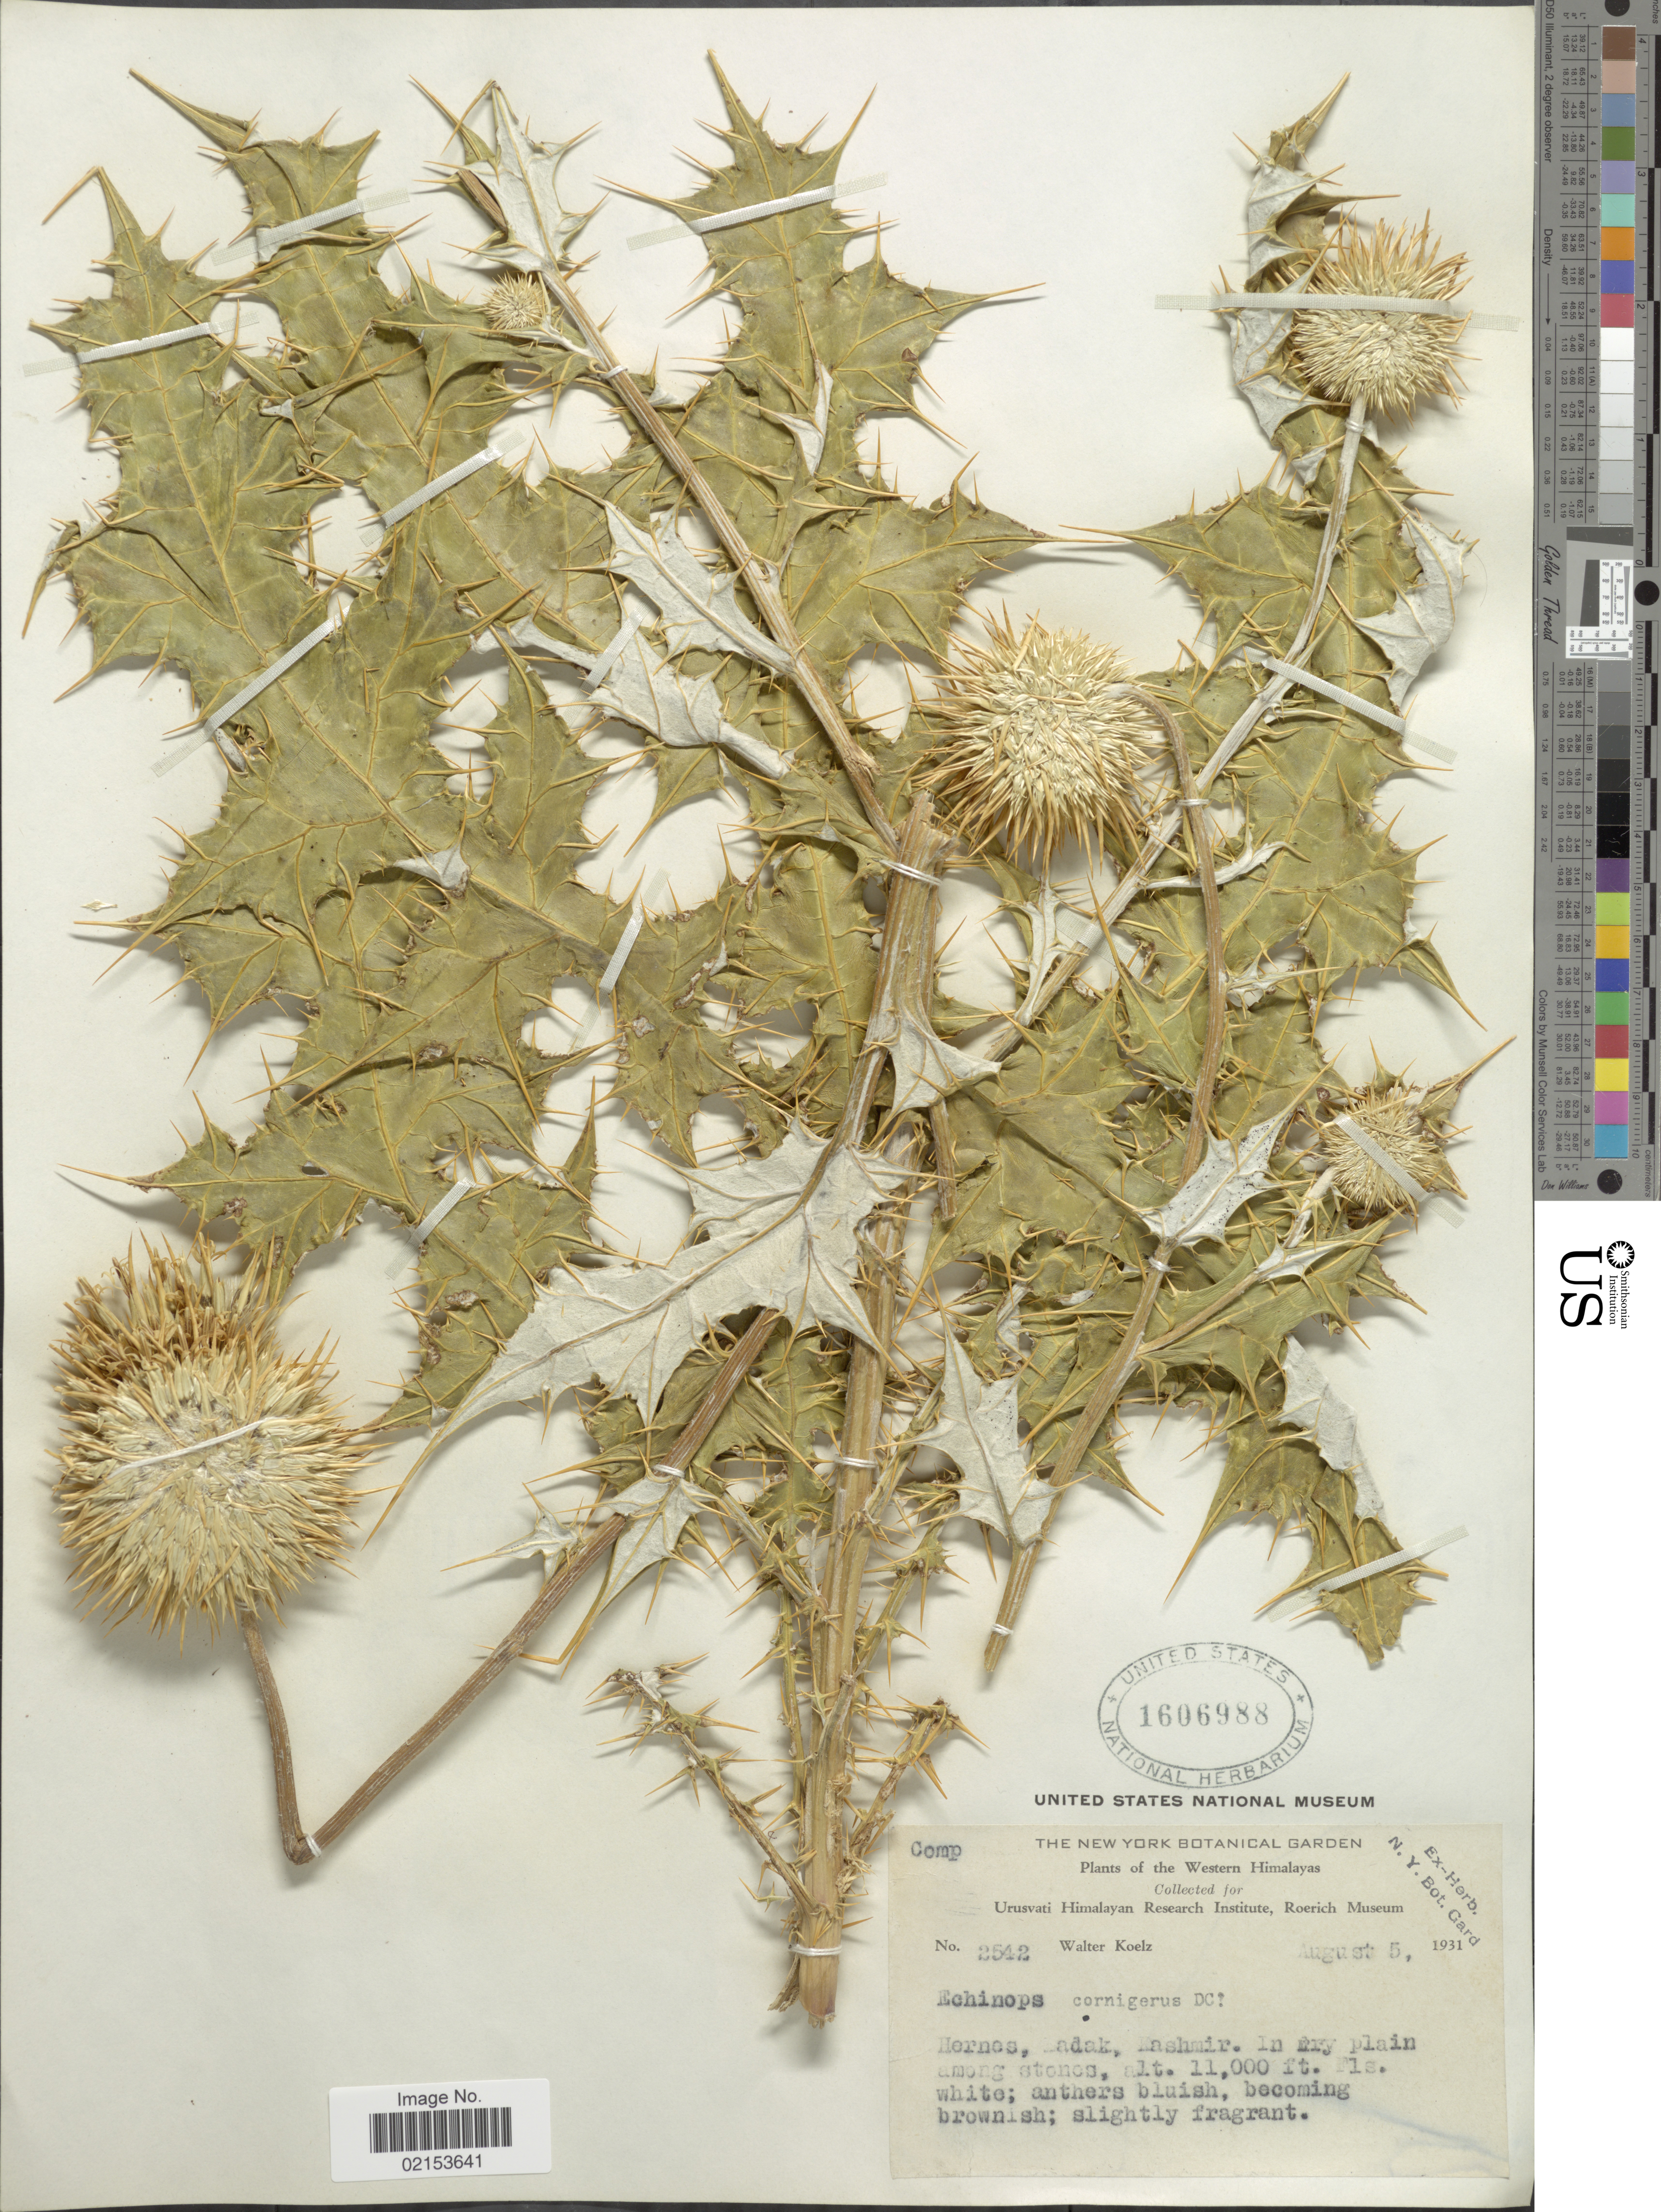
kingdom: Plantae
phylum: Tracheophyta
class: Magnoliopsida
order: Asterales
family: Asteraceae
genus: Echinops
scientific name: Echinops cornigerus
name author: DC.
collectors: W. N. Koelz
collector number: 2542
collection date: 1931-08-05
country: India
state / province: Ladakh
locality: Western Himalayas. Hernes, Ladak, Kashmir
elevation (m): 3353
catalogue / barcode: US 1606988